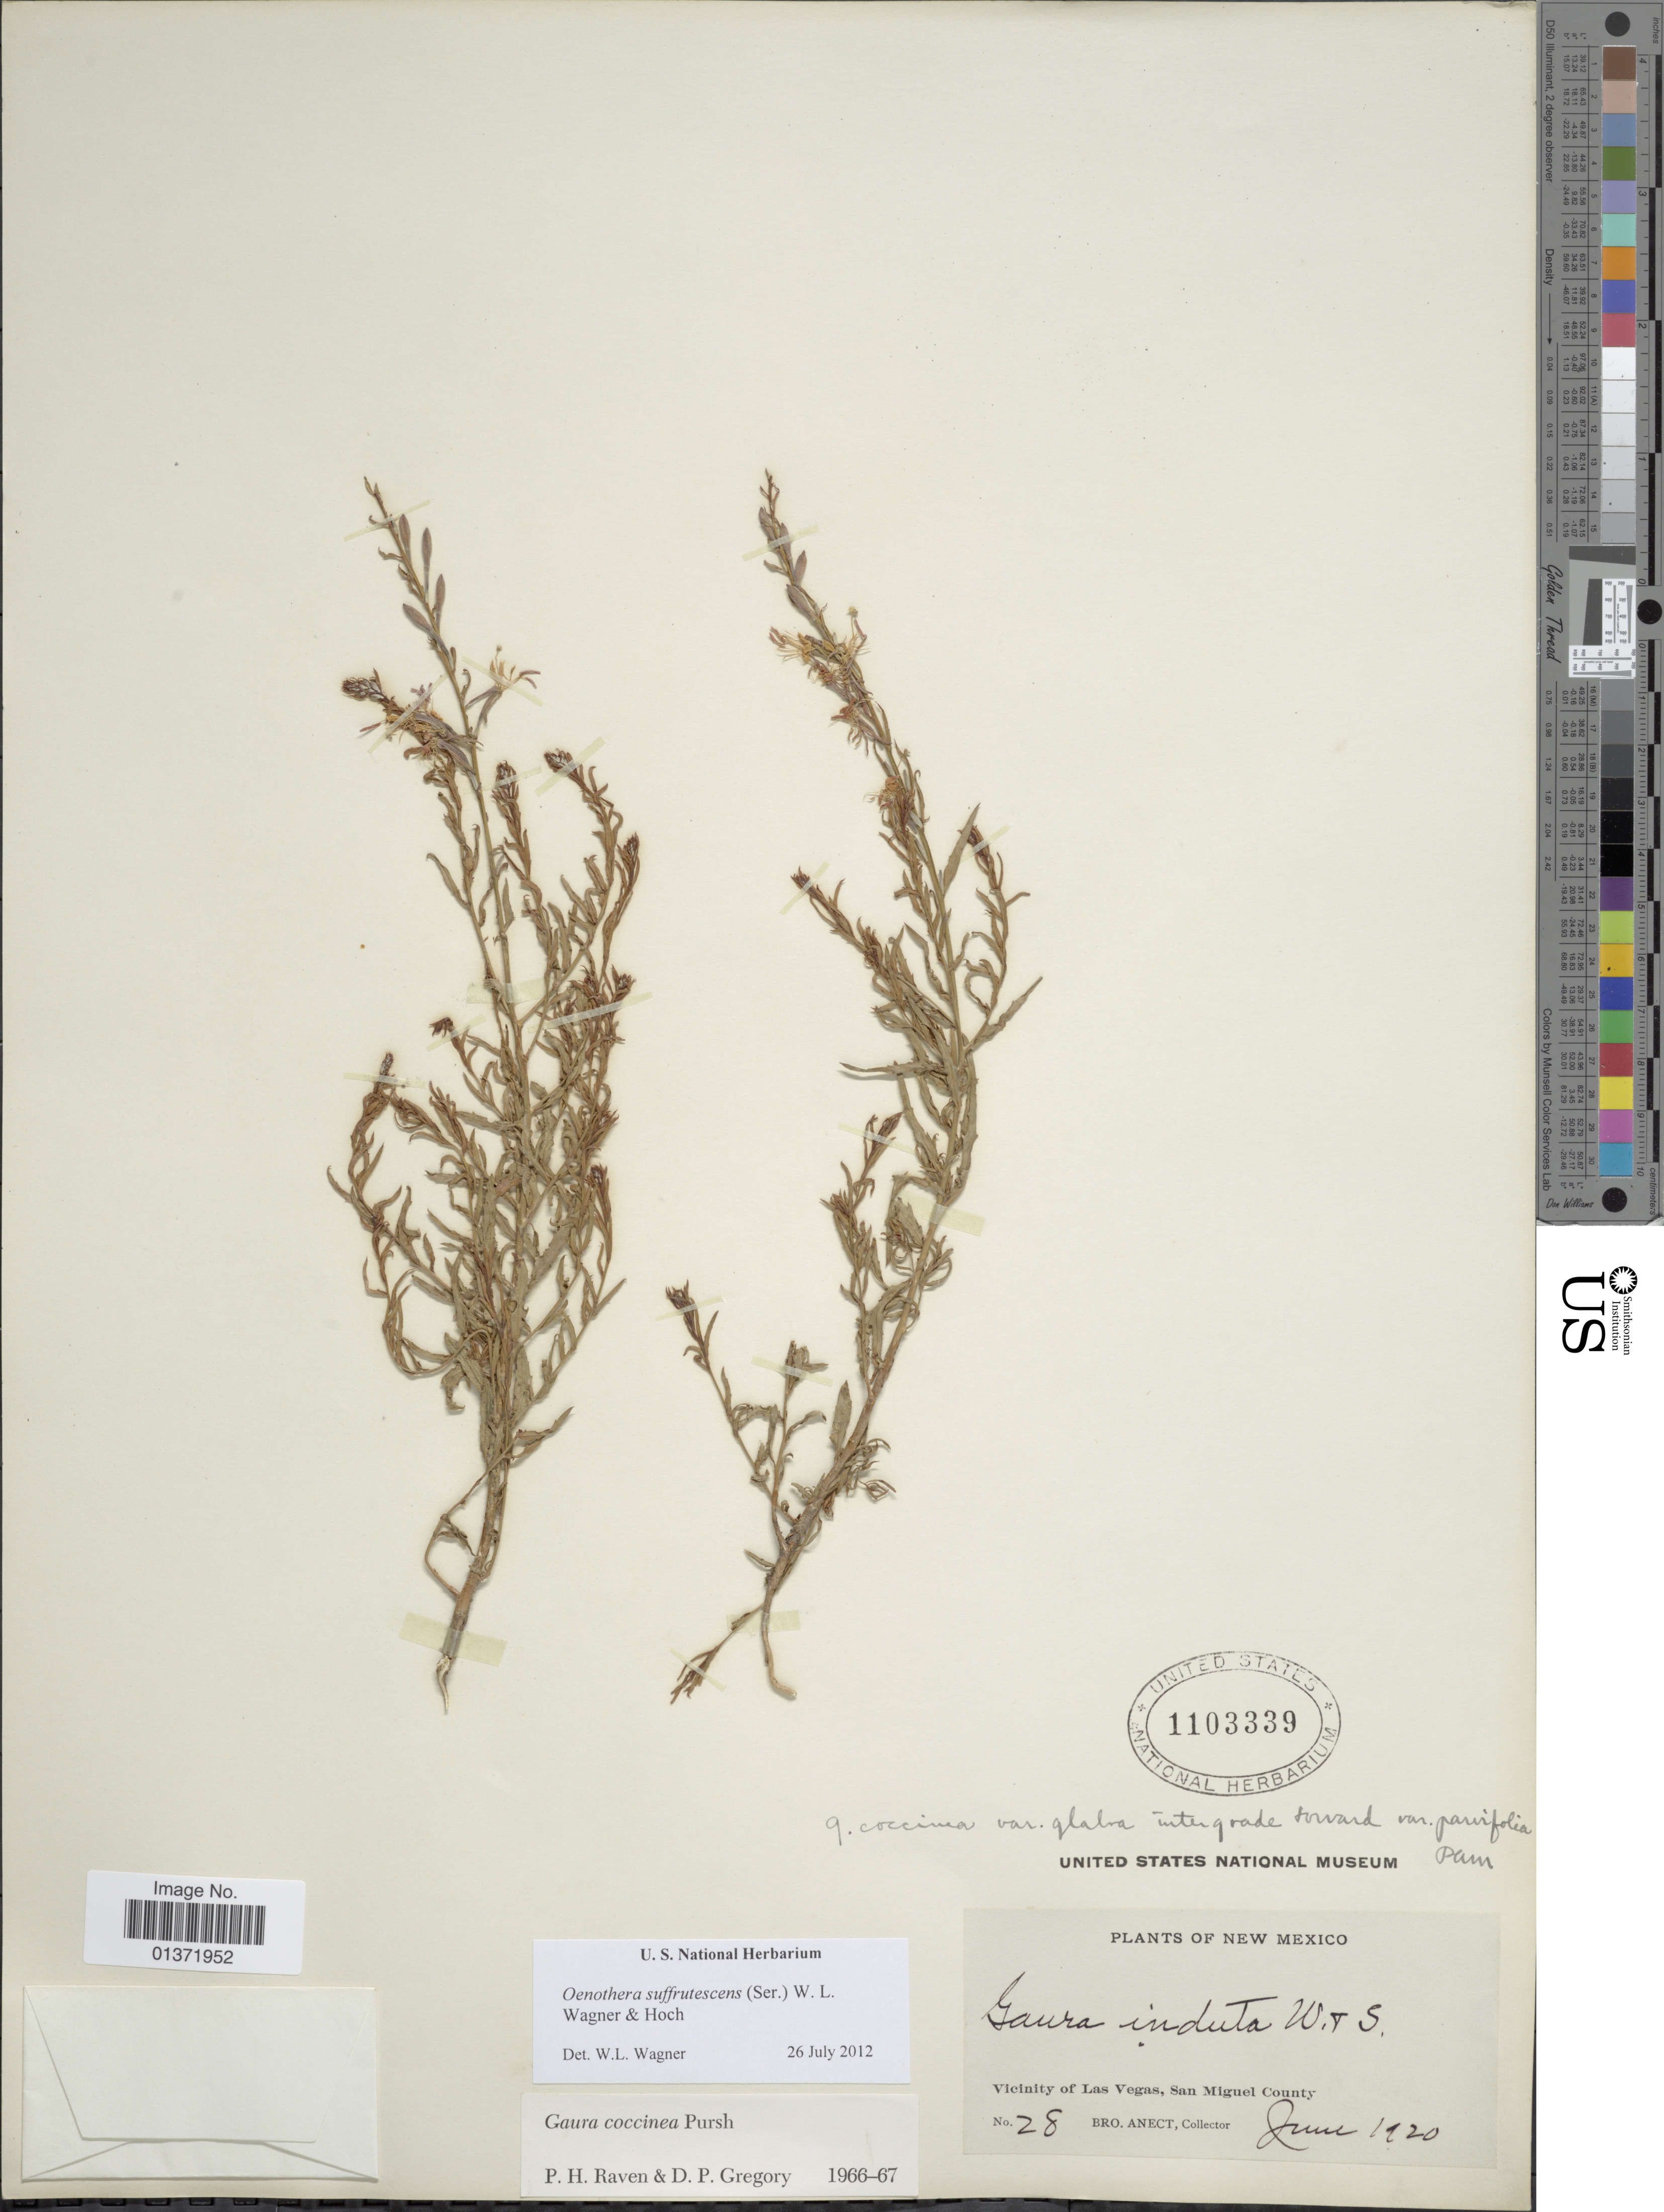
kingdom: Plantae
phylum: Tracheophyta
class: Magnoliopsida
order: Myrtales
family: Onagraceae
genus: Oenothera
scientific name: Oenothera suffrutescens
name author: (Ser.) W.L. Wagner & Hoch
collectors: B. Anect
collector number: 28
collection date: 1920-06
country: United States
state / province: New Mexico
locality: Vicinity of Las Vegas, San Miguel County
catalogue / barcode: US 1103339